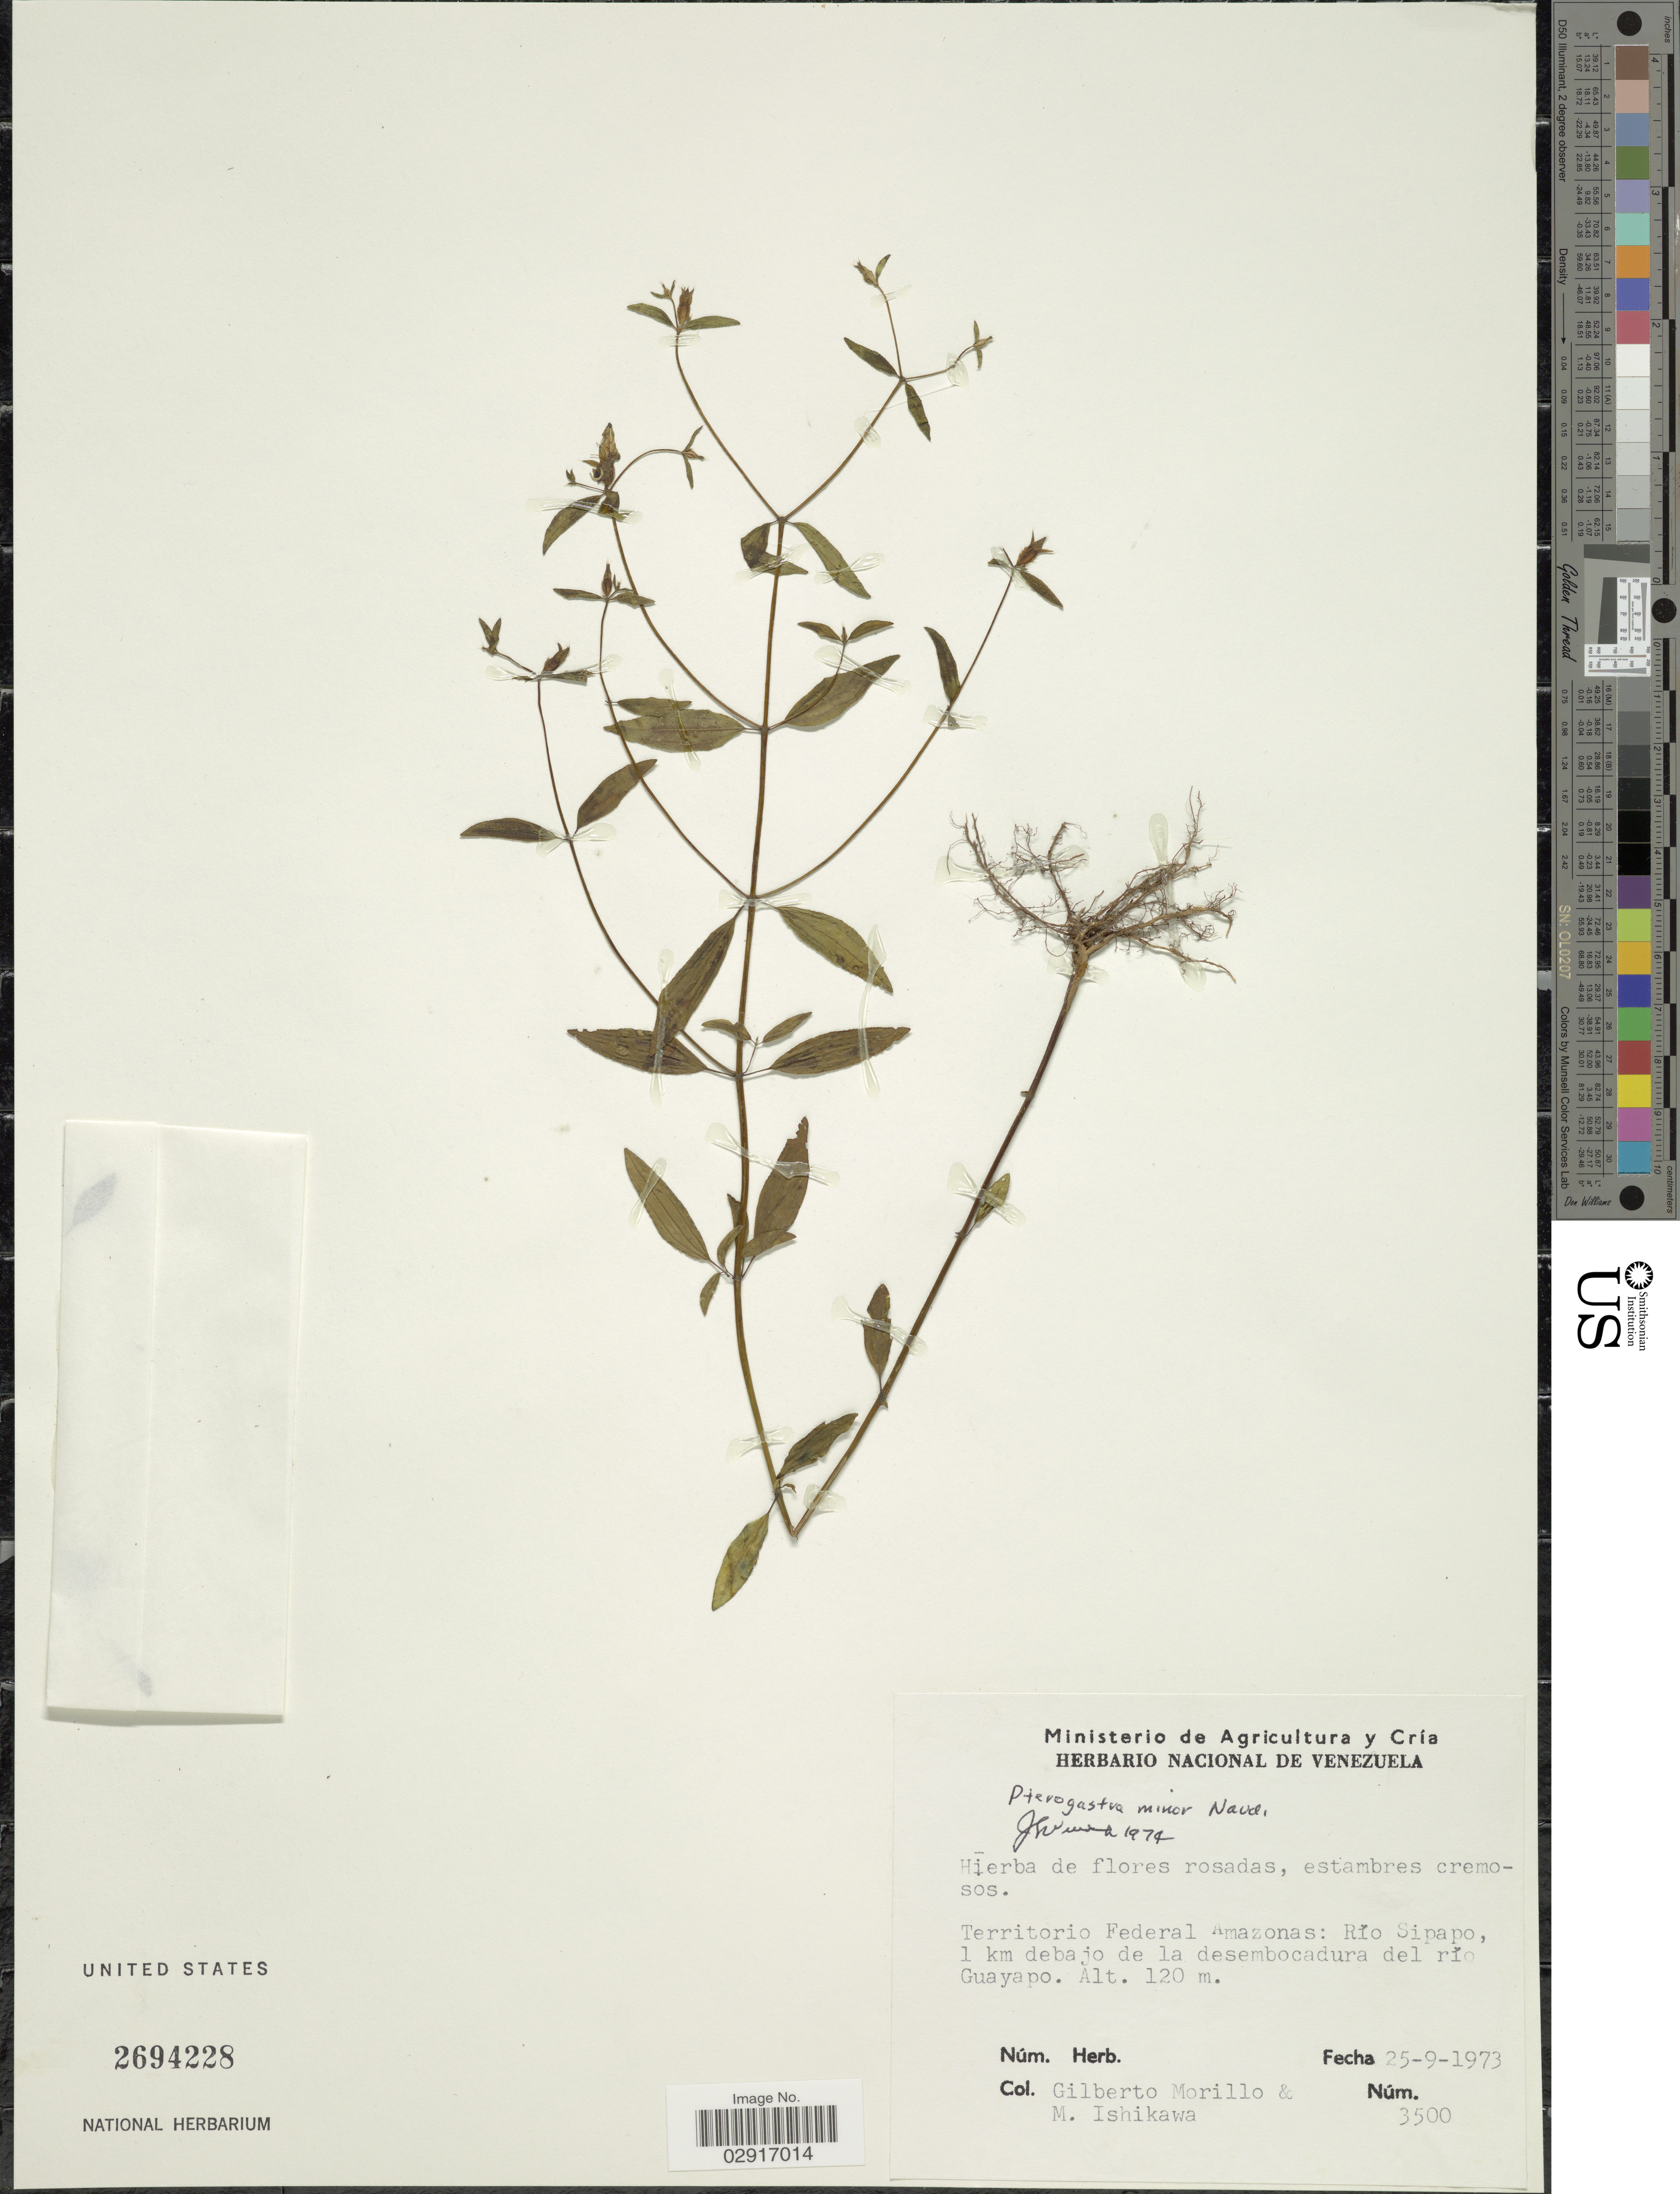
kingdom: Plantae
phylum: Tracheophyta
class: Magnoliopsida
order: Myrtales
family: Melastomataceae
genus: Pterogastra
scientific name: Pterogastra minor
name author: Naudin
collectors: G. N. Morillo & M. Ishikawa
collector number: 3500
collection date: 1973-09-25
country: Venezuela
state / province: Amazonas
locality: Territorio Federal Amazonas: Río Sipapo, 1 km debajo de la desembocadura del río Guayapo.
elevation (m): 120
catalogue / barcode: US 2694228